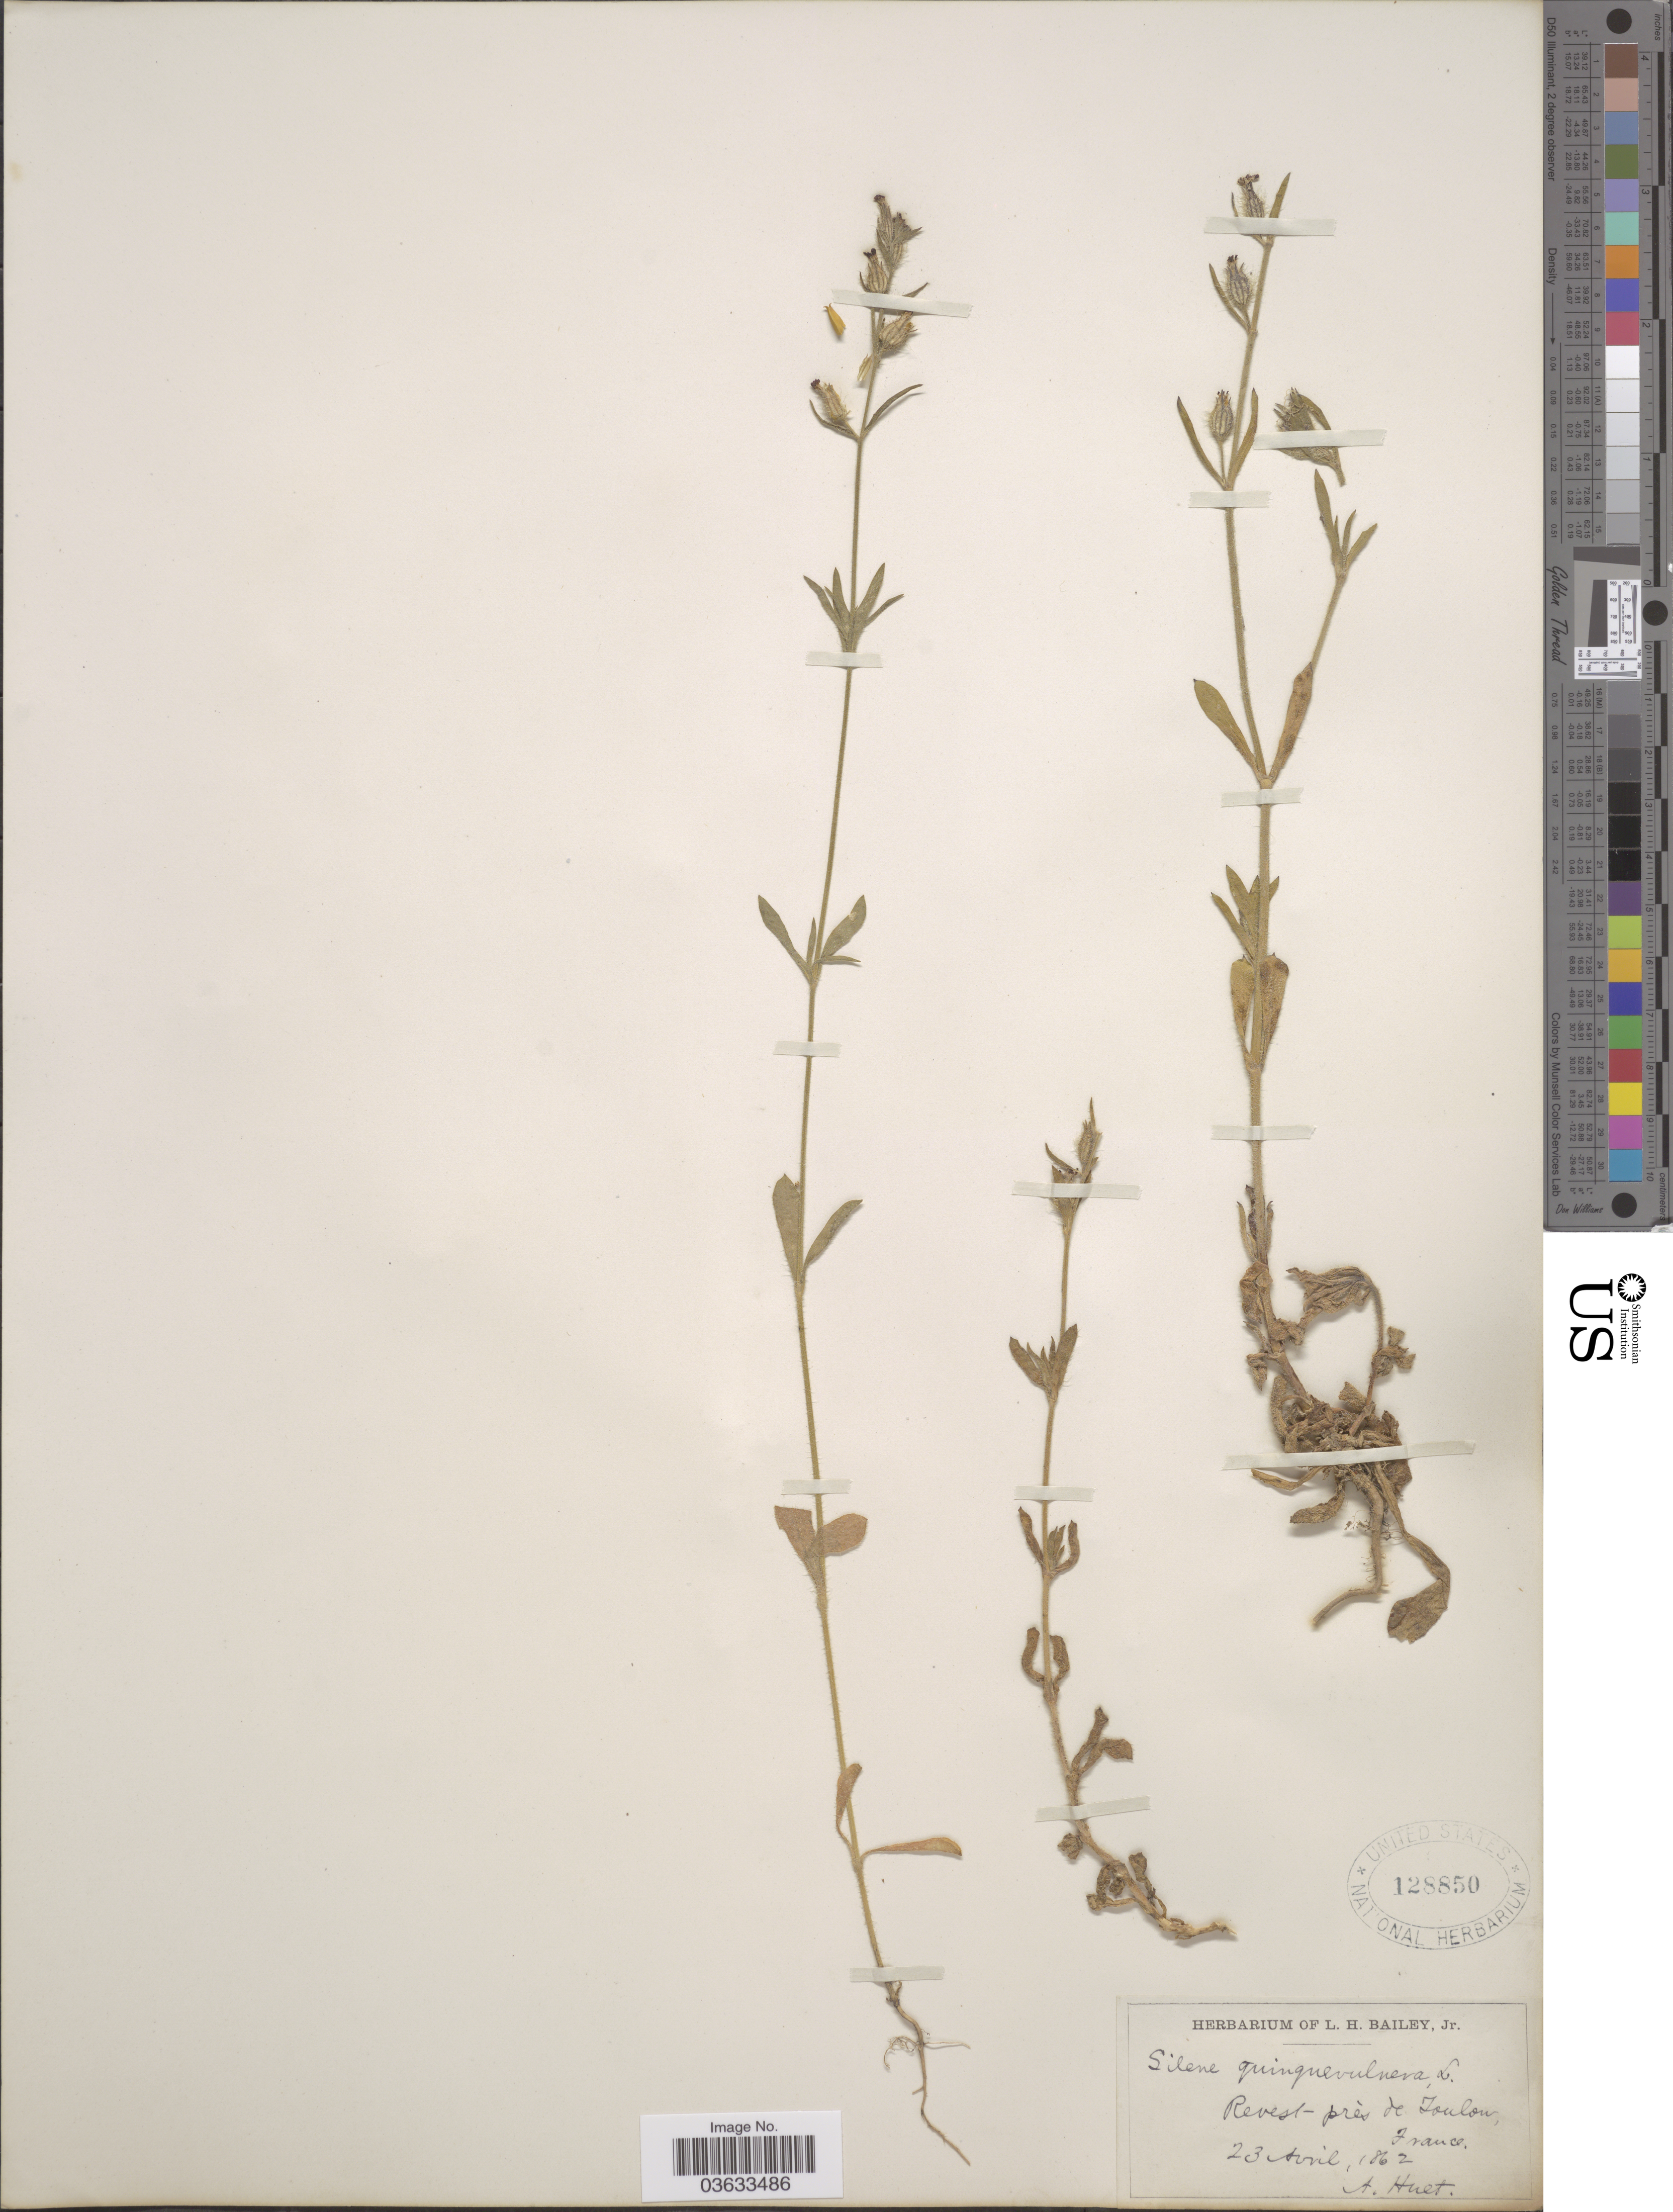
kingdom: Plantae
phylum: Tracheophyta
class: Magnoliopsida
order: Caryophyllales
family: Caryophyllaceae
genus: Silene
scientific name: Silene quinquevulnera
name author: L.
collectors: A. Huet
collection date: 1862-04-23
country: France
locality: Revest-près de Toulon.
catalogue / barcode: US 128850